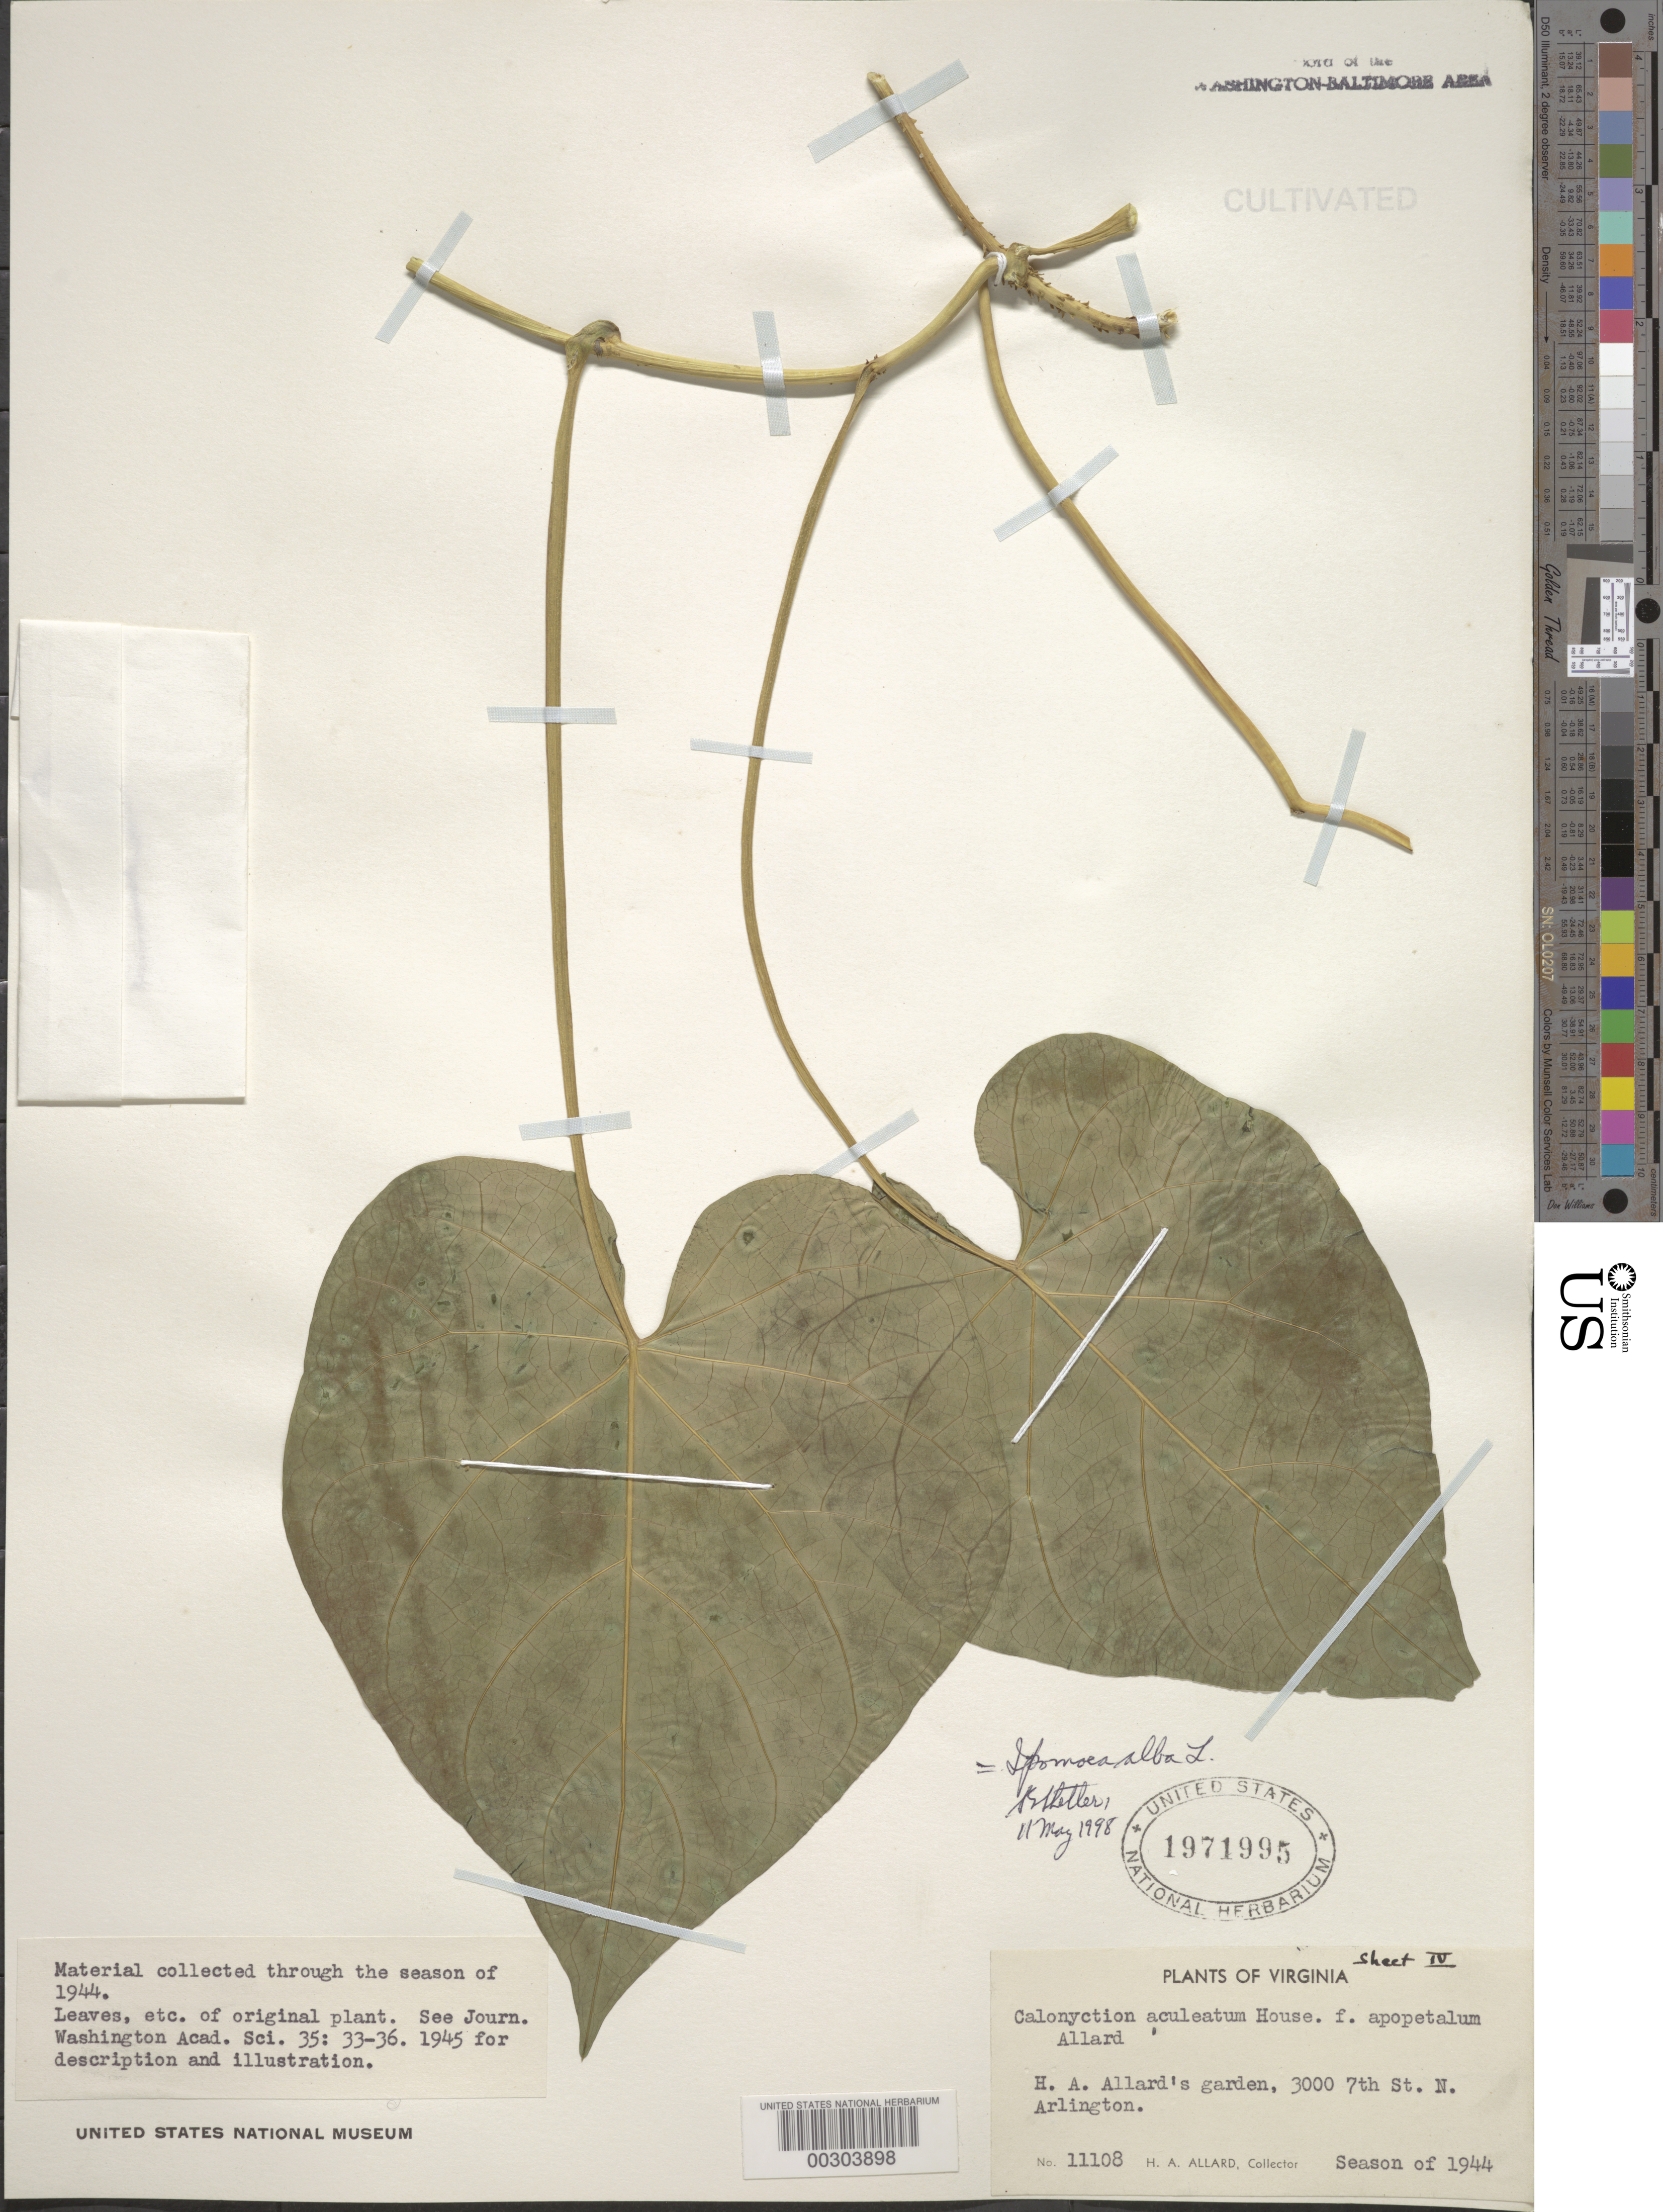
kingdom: Plantae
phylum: Tracheophyta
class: Magnoliopsida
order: Solanales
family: Convolvulaceae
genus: Ipomoea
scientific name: Ipomoea alba L.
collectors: H. A. Allard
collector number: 11108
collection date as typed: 1944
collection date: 1944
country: United States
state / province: Virginia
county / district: Arlington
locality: Arlington, 3000 7th St N, H.A. Allard's garden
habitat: Garden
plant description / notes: Same collection number as type of Calonyction aculeatum f. apopetalum Allard; surely original material but not labeled as type and possibly not collected on same date as type gathering.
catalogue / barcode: US 1971995